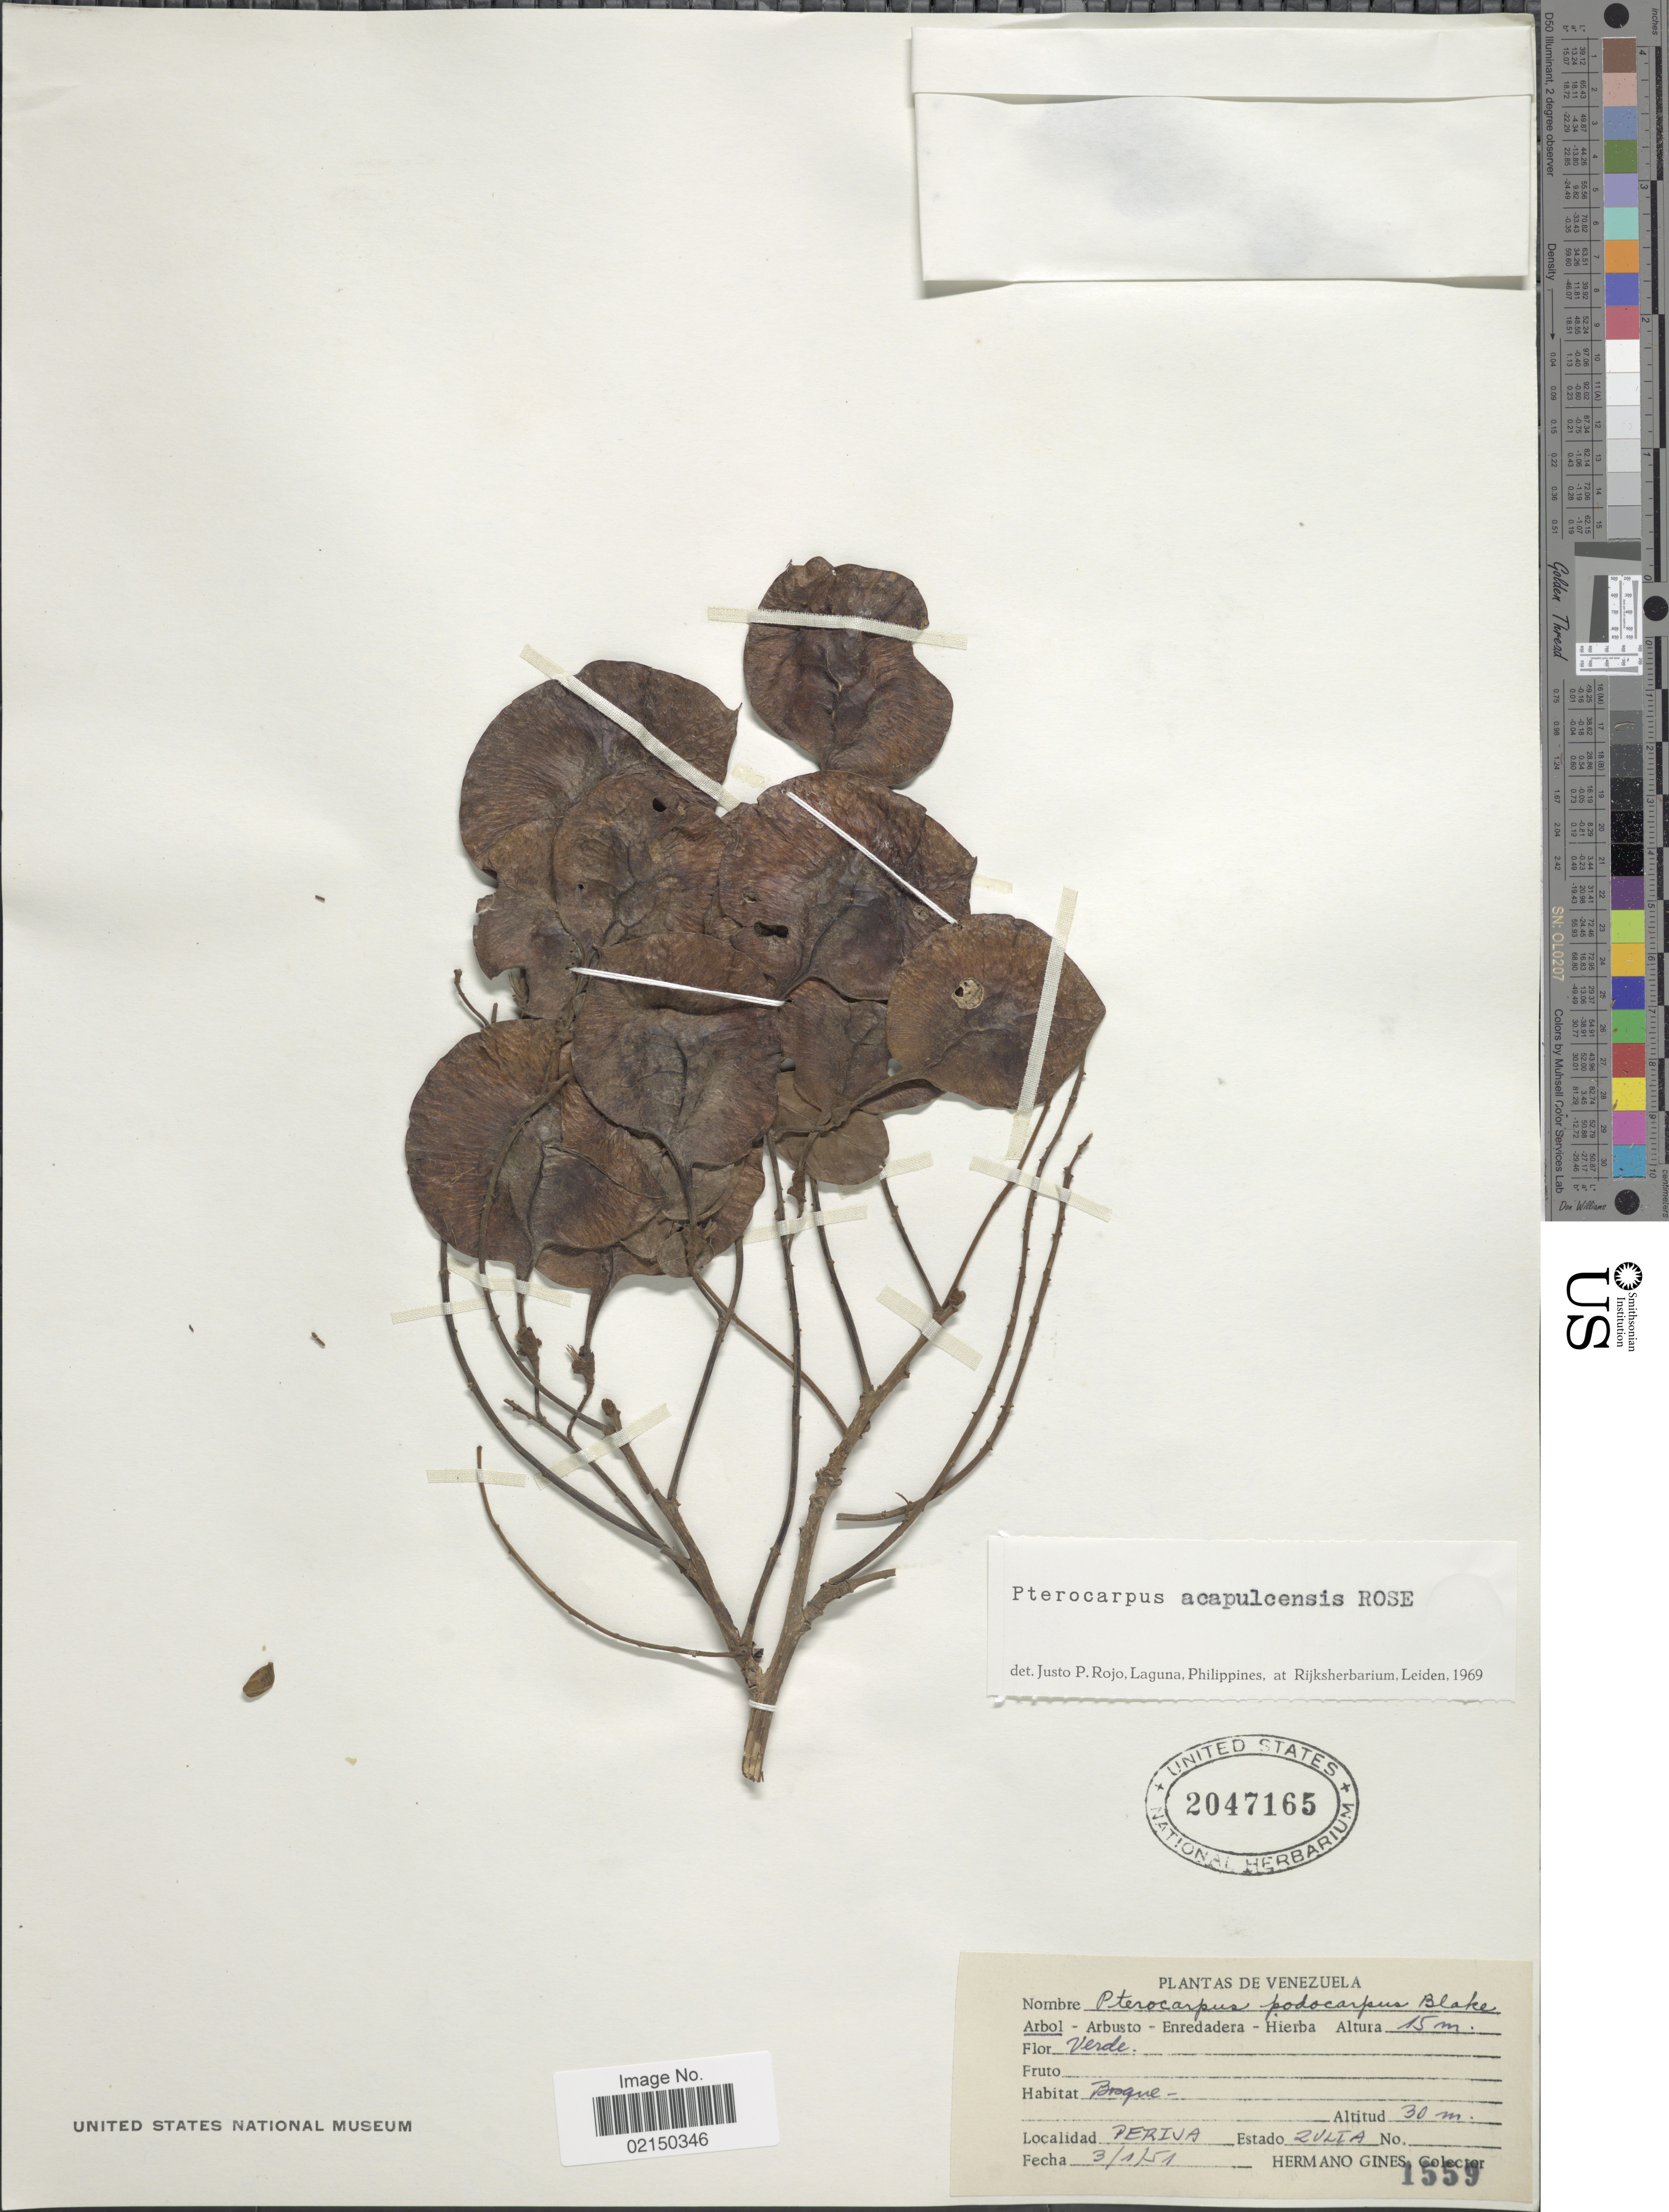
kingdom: Plantae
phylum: Tracheophyta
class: Magnoliopsida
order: Fabales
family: Fabaceae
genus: Pterocarpus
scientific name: Pterocarpus acapulcensis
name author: Rose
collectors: Bro. Gines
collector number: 1559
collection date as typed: Transcribed d/m/y: 3/1/51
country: Venezuela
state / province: Zulia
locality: Perija.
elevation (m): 30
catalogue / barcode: US 2047165